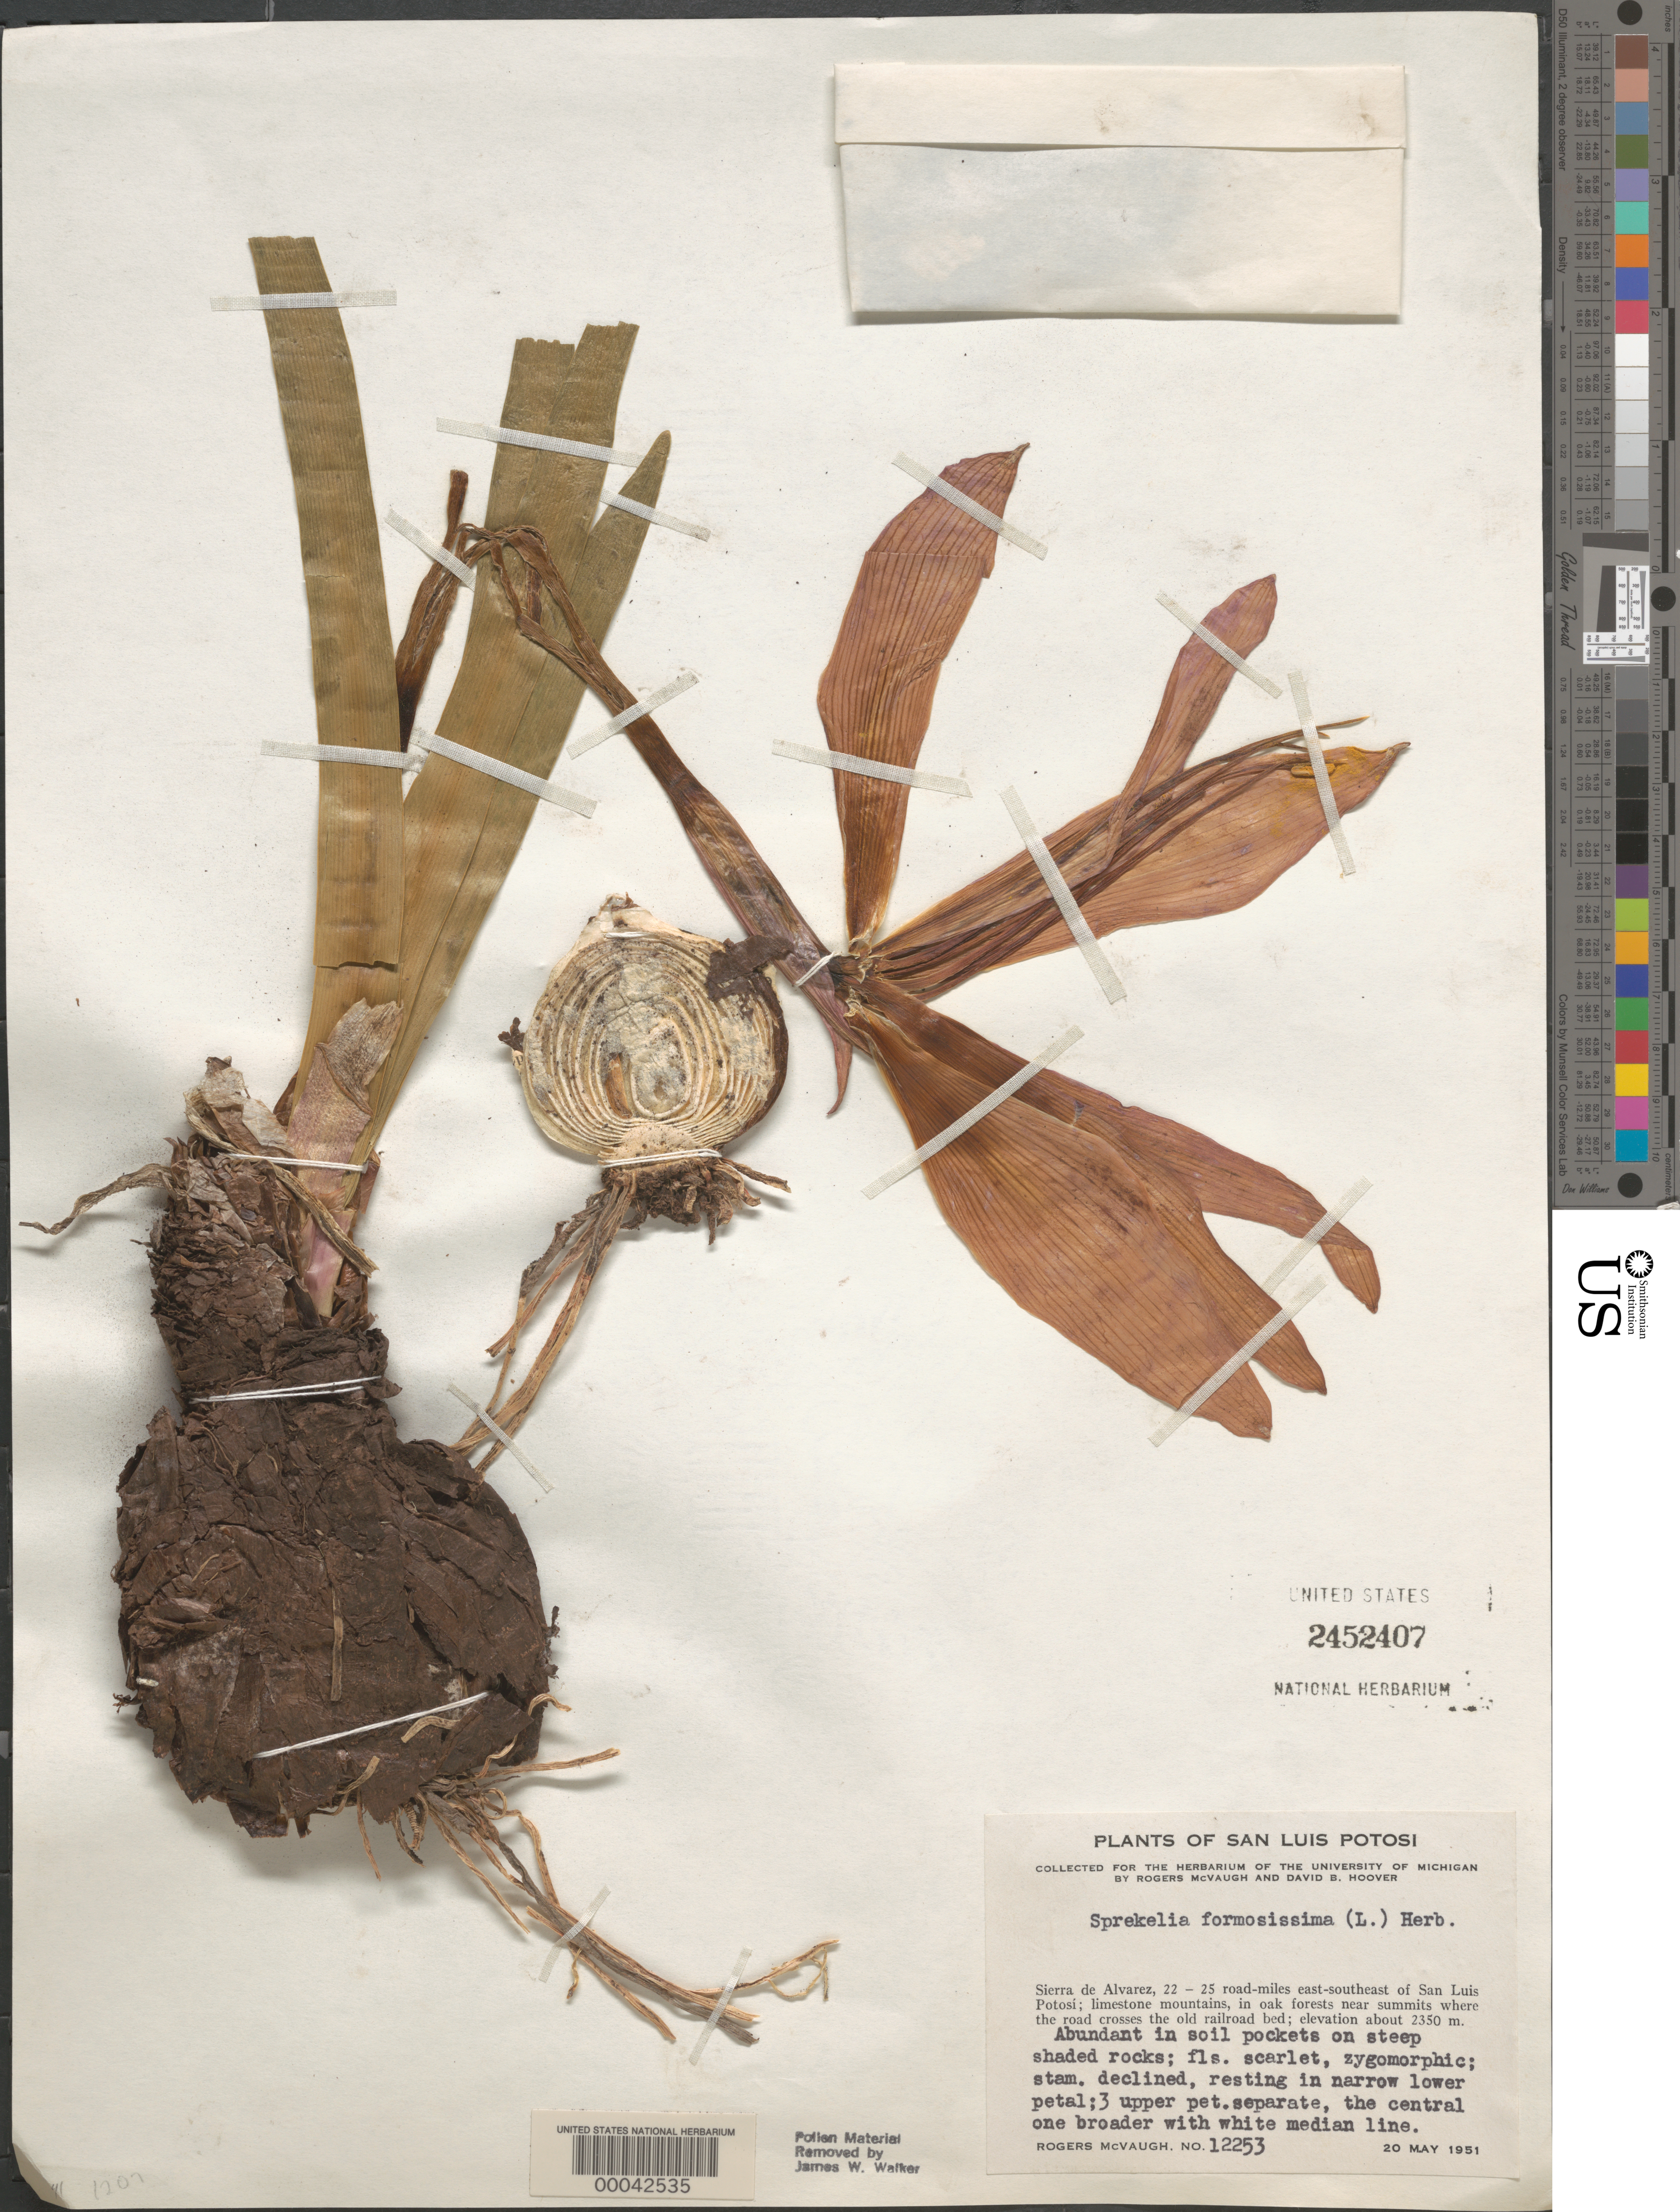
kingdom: Plantae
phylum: Tracheophyta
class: Liliopsida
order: Asparagales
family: Amaryllidaceae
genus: Sprekelia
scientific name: Sprekelia formosissima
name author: (L.) Herb.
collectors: R. McVaugh & D. B. Hoover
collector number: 12253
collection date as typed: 20 May 1951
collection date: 1951-05-20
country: Mexico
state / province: San Luis Potosí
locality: Sierra de alvarez, 22-25 road-mi ESE of San Luis Potosi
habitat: Abundant in soil pockets on steep shaded rocks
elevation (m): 2350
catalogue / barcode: US 2452407